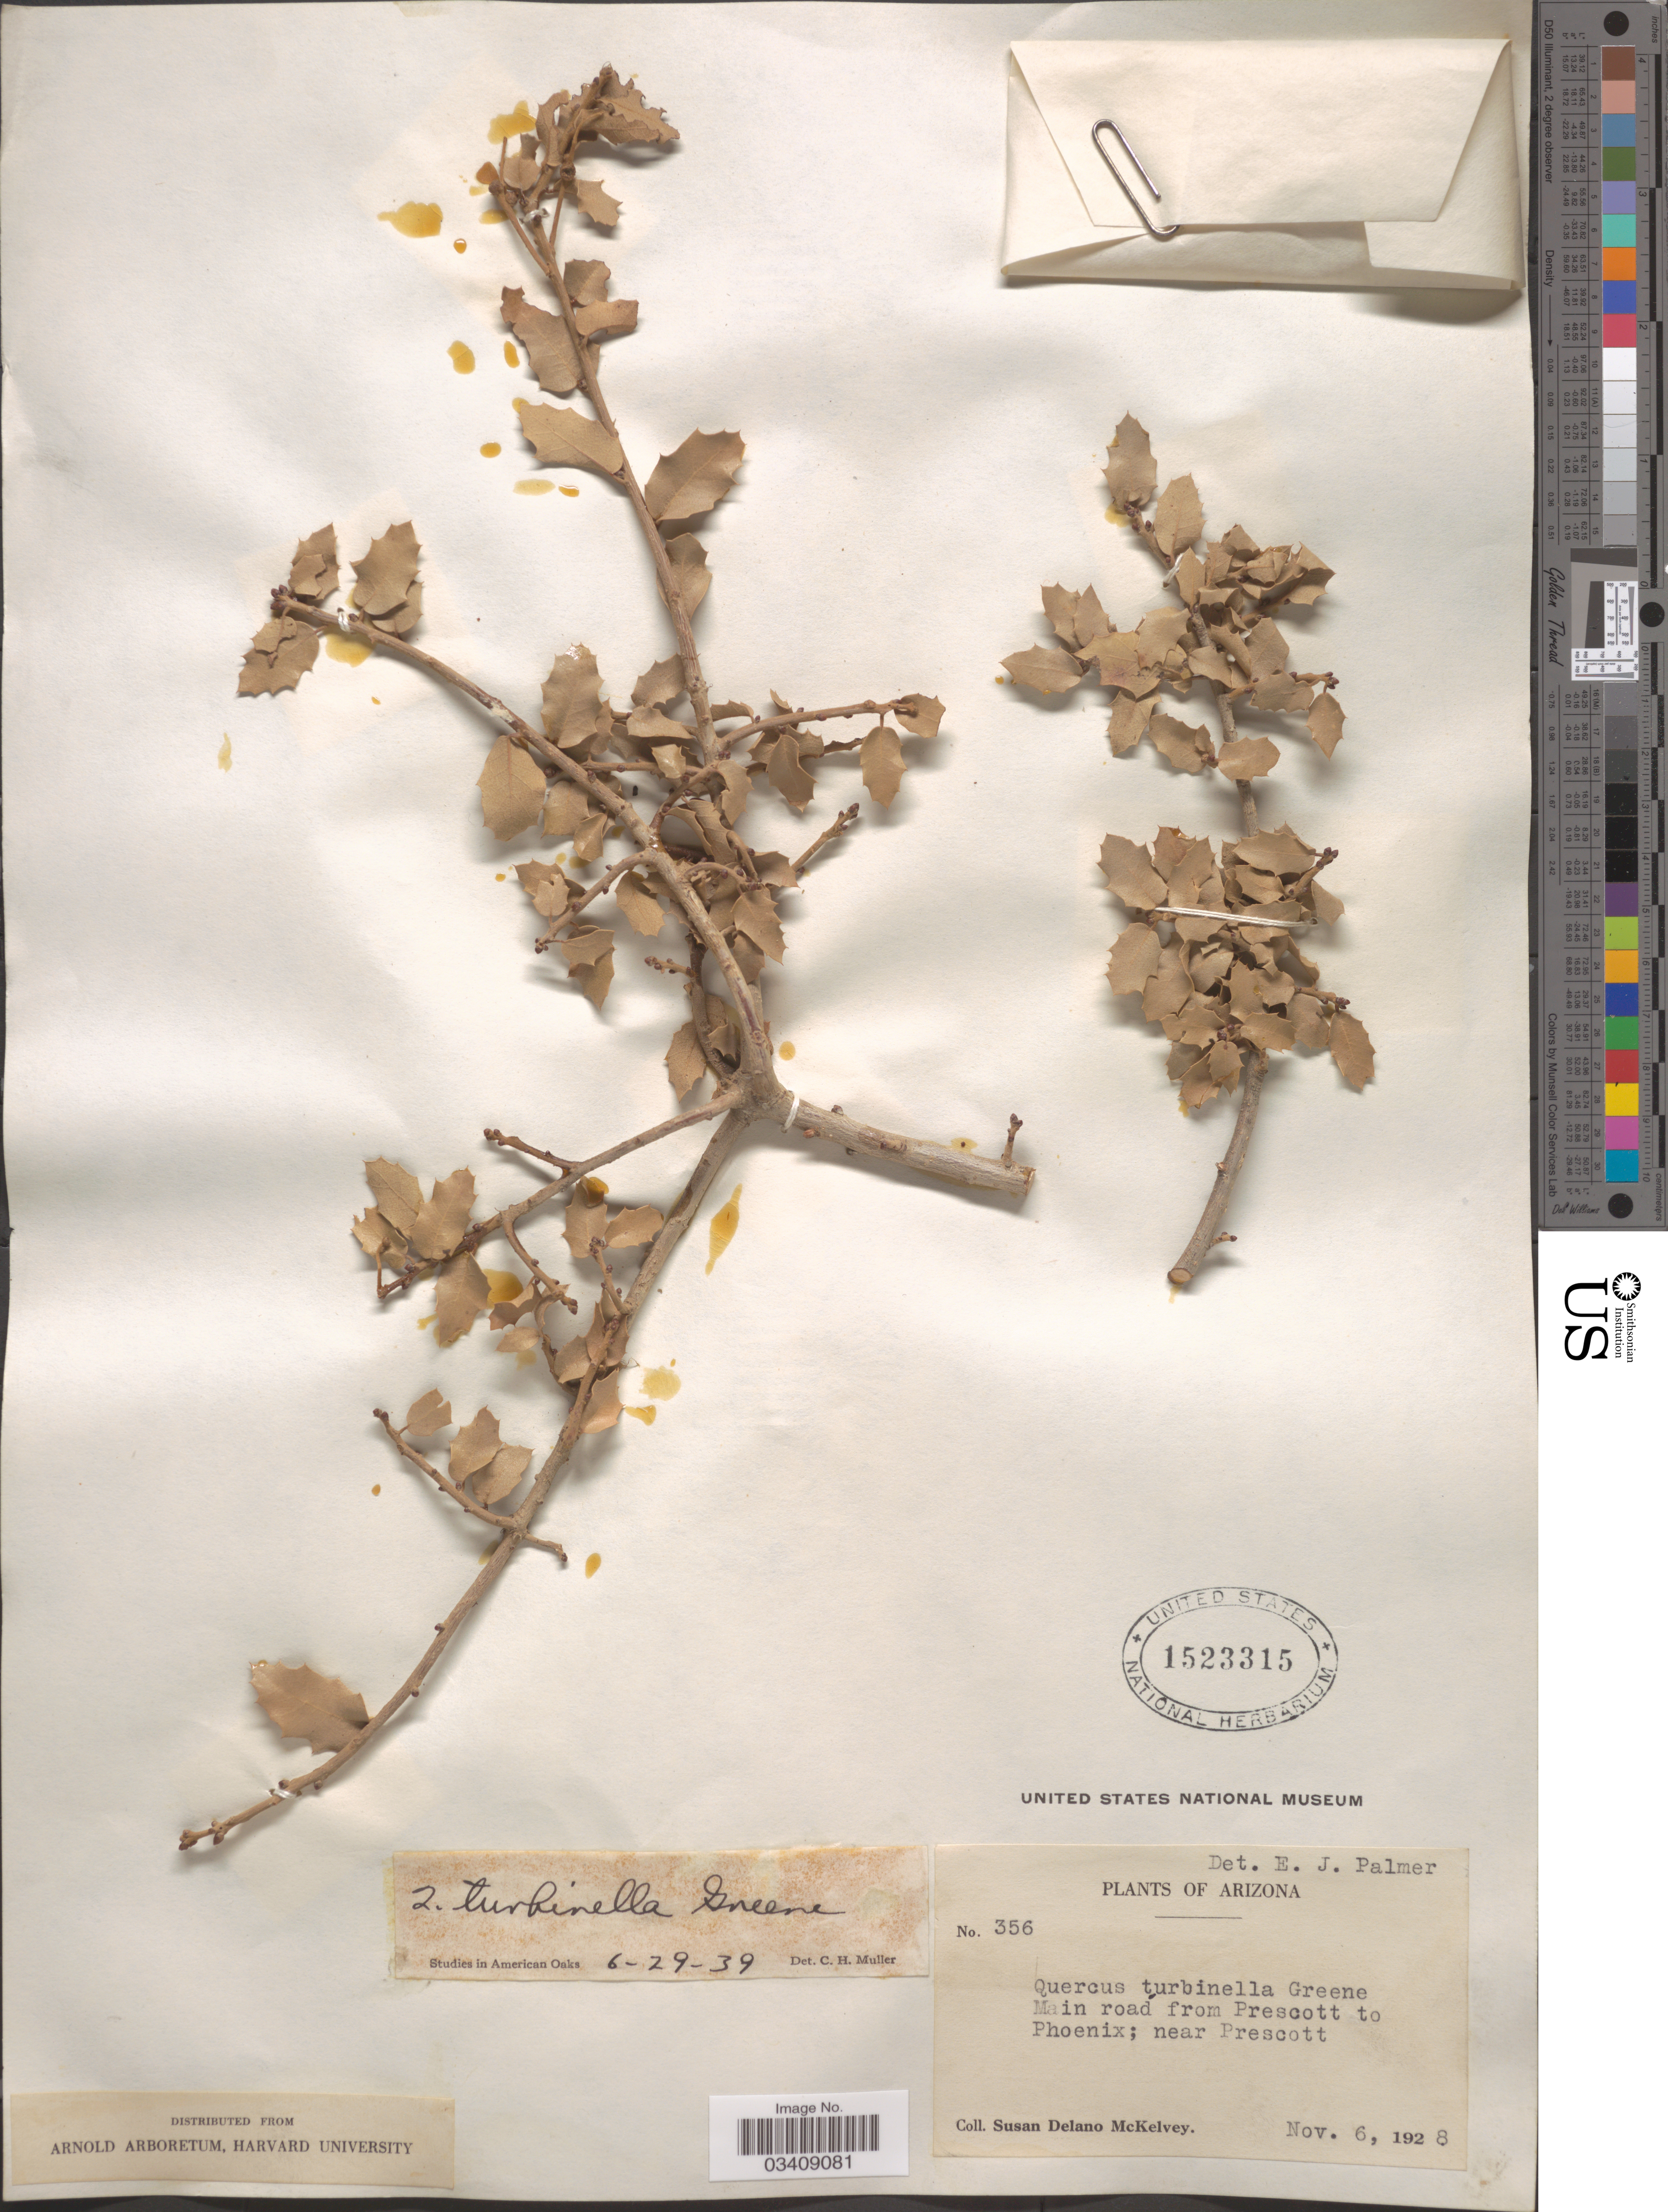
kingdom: Plantae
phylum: Tracheophyta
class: Magnoliopsida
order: Fagales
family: Fagaceae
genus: Quercus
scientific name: Quercus turbinella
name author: Greene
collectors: S. A. McKelvey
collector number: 356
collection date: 1928-11-06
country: United States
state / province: Arizona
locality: Main road from Prescott to Phoenix; near Prescott.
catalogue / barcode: US 1523315